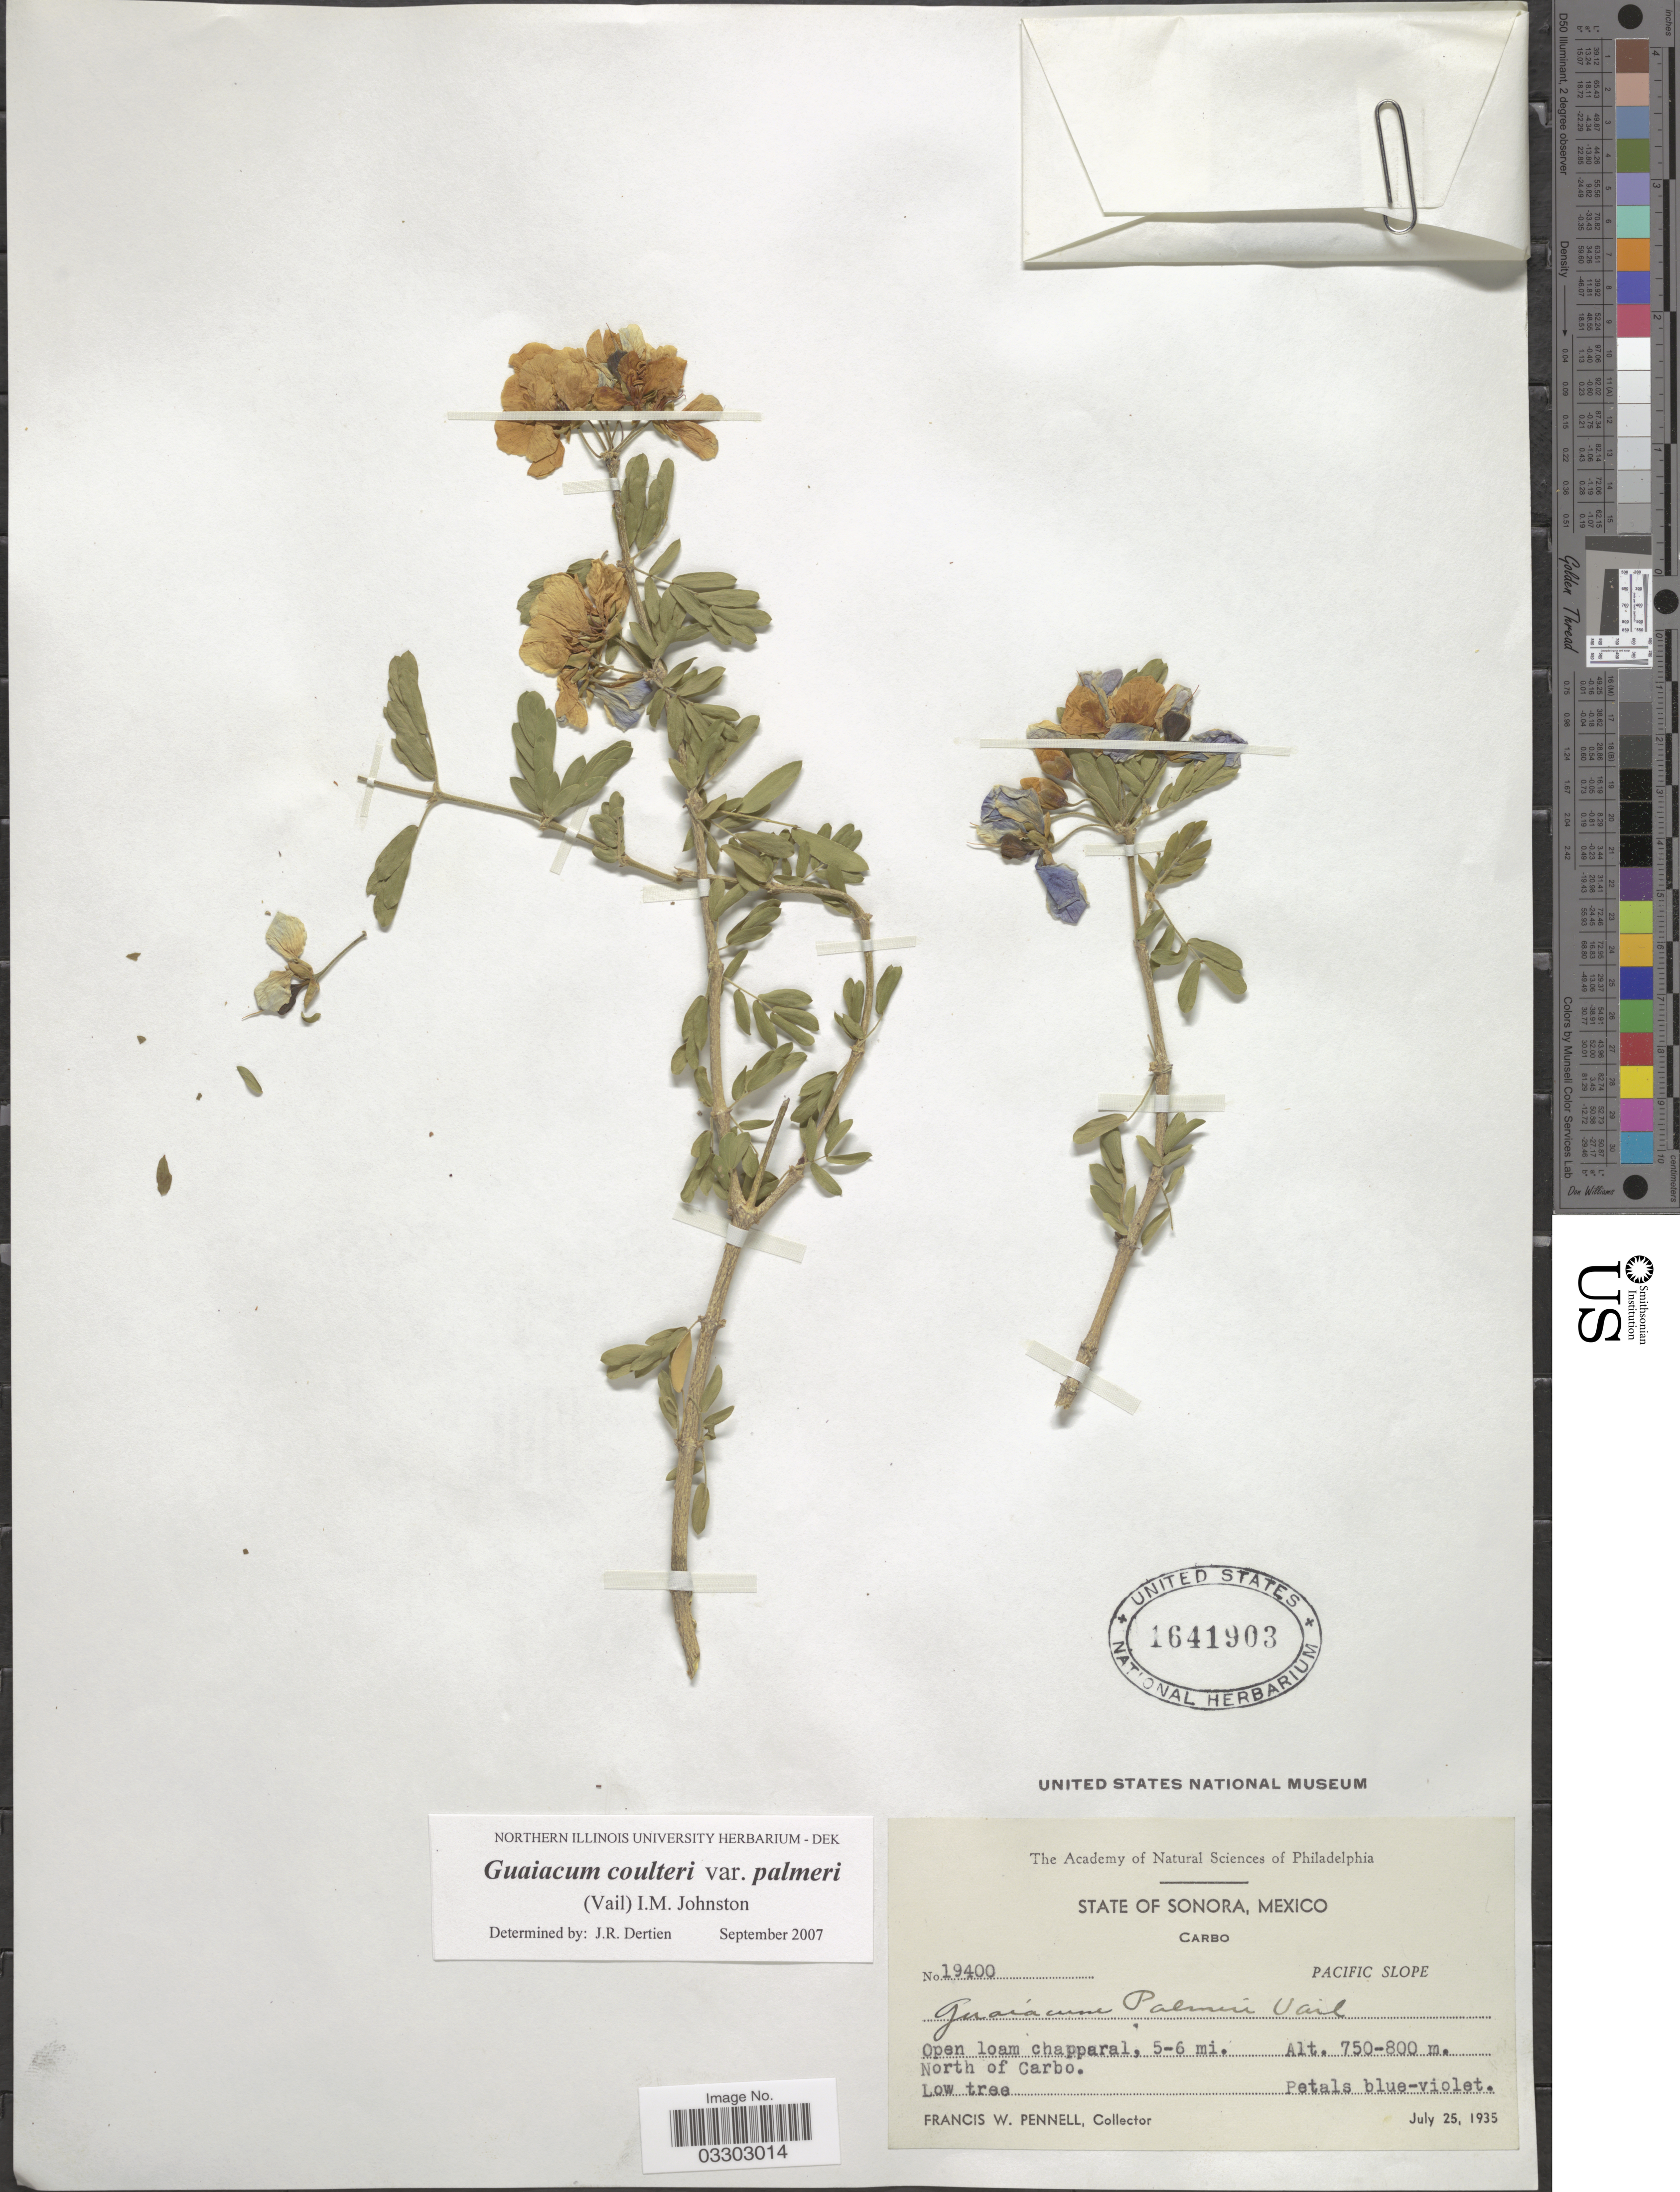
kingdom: Plantae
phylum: Tracheophyta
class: Magnoliopsida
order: Zygophyllales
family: Zygophyllaceae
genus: Guaiacum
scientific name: Guaiacum coulteri var. palmeri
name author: I.M. Johnst.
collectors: F. W. Pennell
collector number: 19400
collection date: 1935-07-25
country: Mexico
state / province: Sonora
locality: Carbo. Pacific Slope. 5-6 mi. North of Carbo.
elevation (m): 750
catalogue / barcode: US 1641903